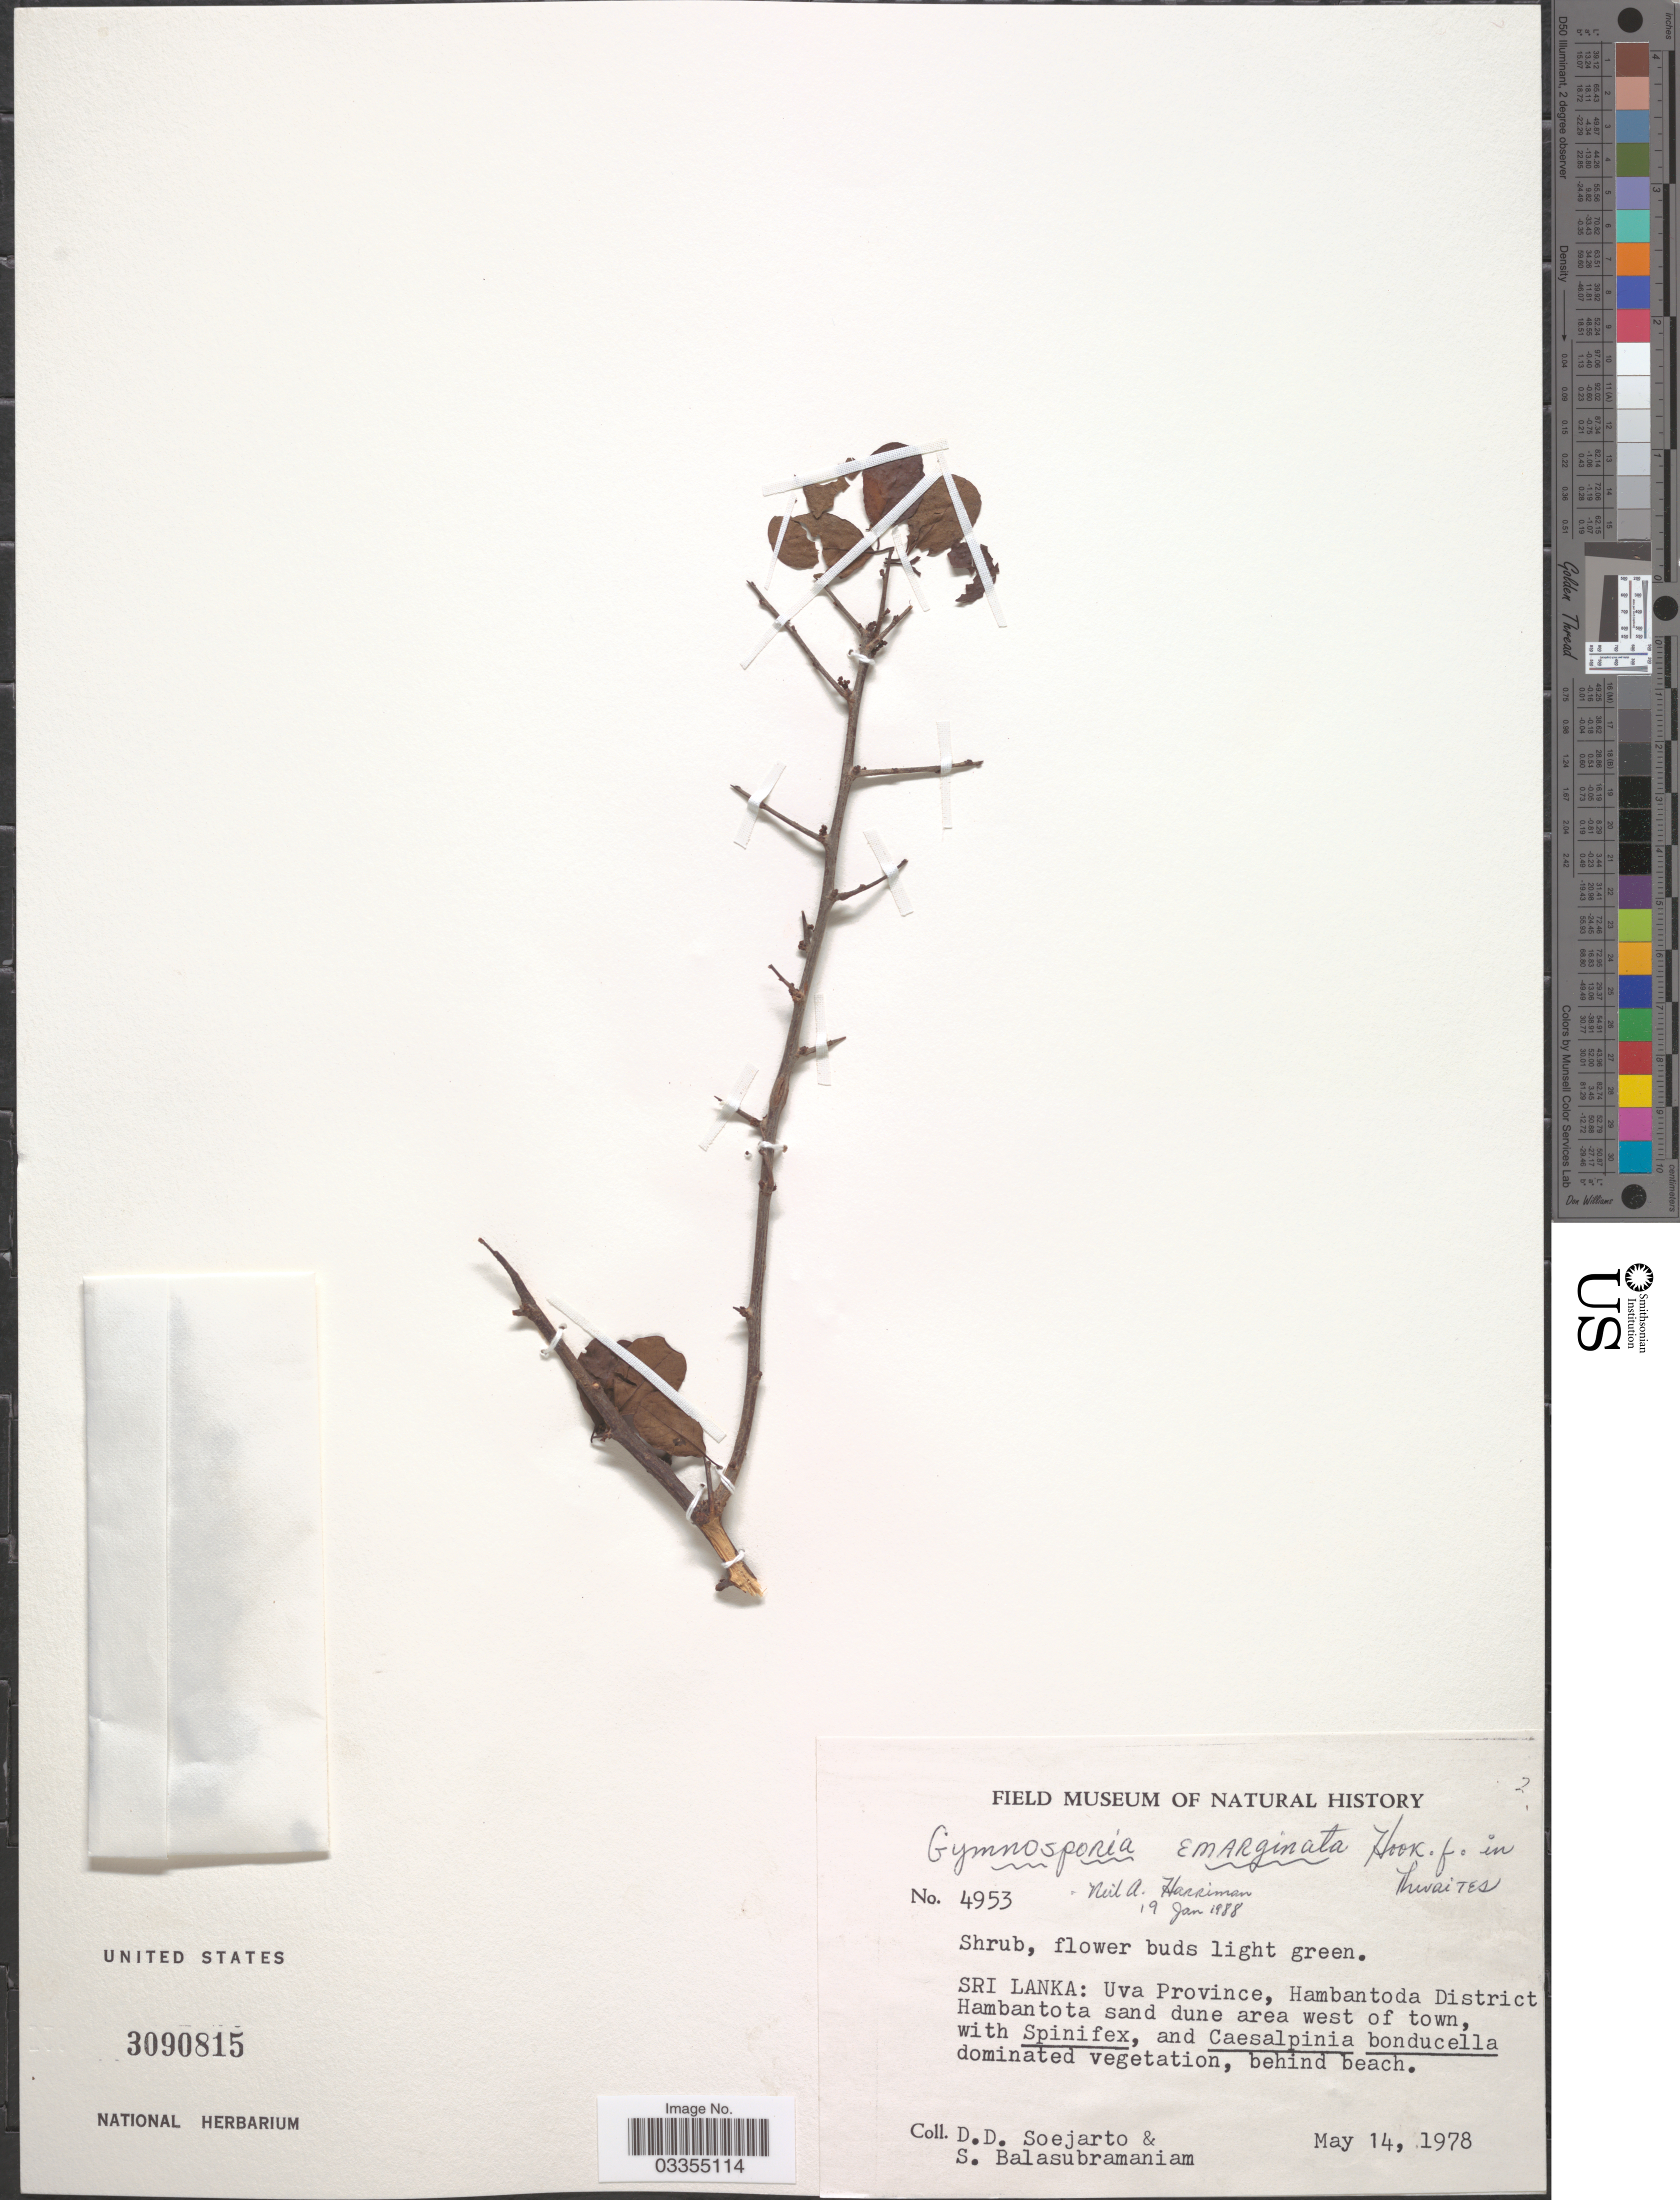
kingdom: Plantae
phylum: Tracheophyta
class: Magnoliopsida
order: Celastrales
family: Celastraceae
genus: Gymnosporia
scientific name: Gymnosporia emarginata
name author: (Willd.) Thwaites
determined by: Strong, Mark T., (BOT), Smithsonian Institution - National Museum of Natural History (UNITED STATES)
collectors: S. Balasubramaniam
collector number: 4953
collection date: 1978-05-14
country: Sri Lanka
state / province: Uva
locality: Hambantoda District. Hambantota sand dune area west of town.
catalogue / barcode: US 3090815